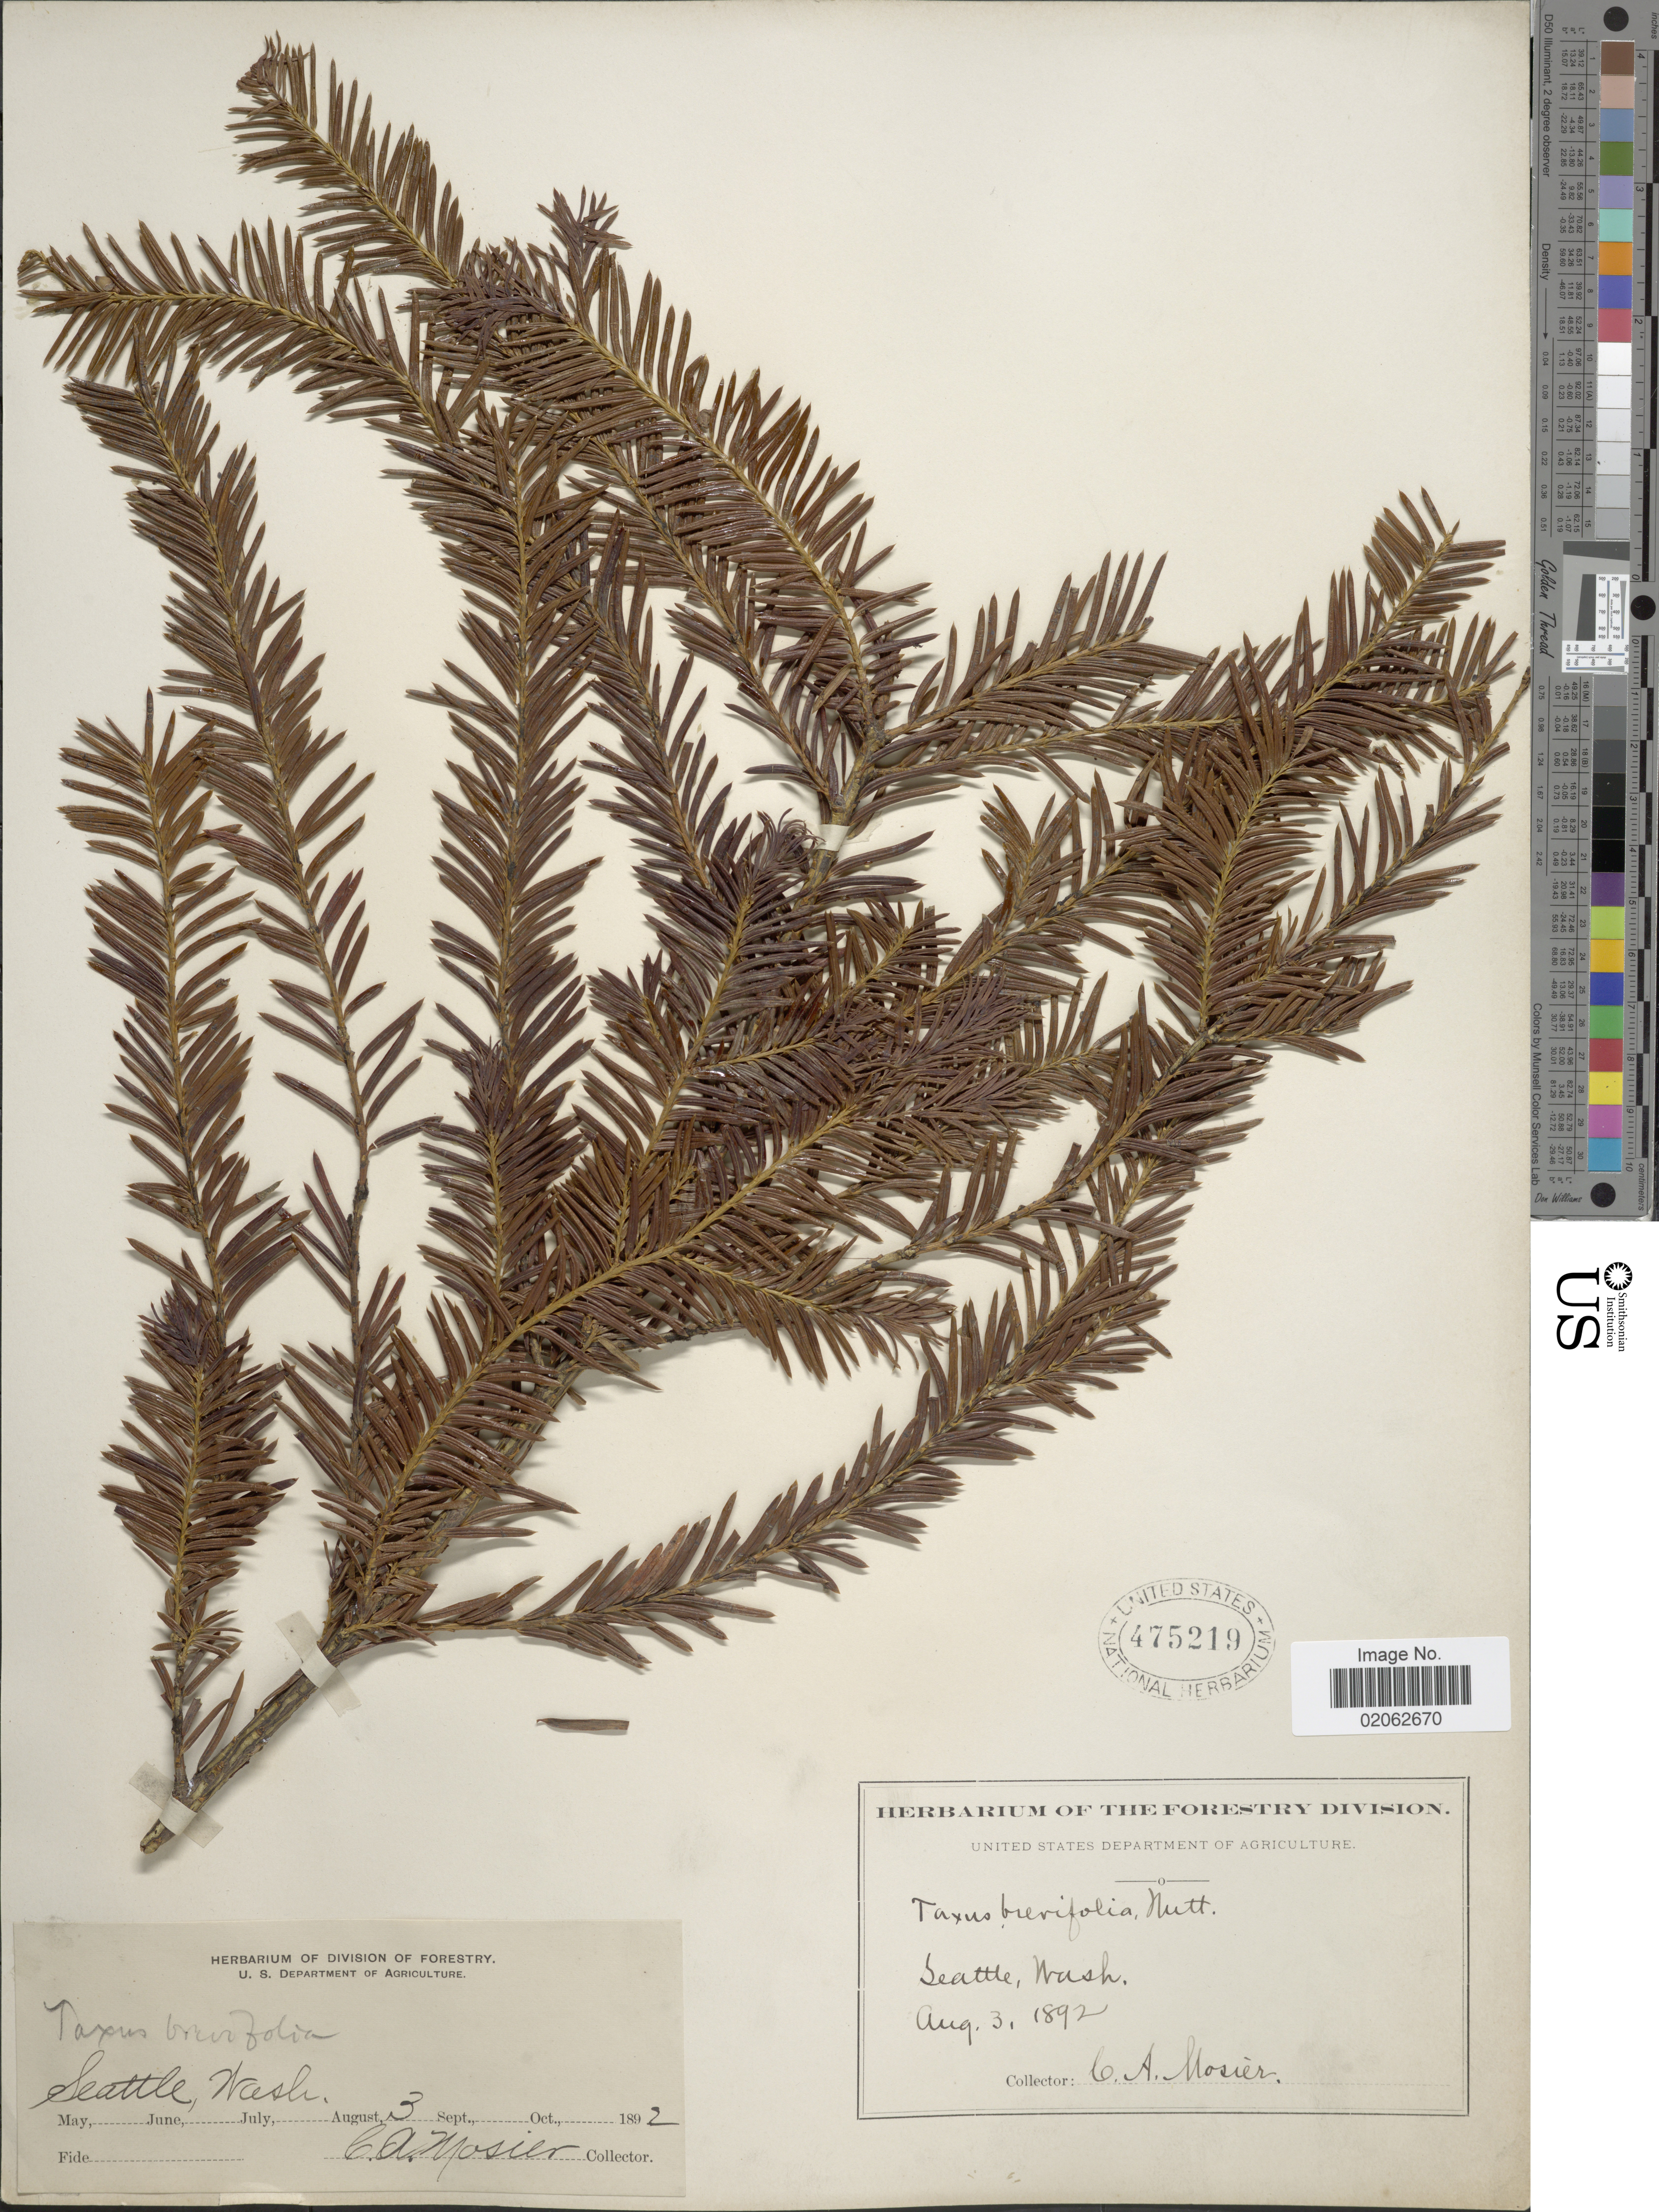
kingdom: Plantae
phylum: Tracheophyta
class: Pinopsida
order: Pinales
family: Taxaceae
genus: Taxus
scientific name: Taxus brevifolia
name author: Nutt.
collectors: C. A. Mosier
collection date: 1892-08-03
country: United States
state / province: Washington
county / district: King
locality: Seattle, Wash.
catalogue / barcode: US 475219